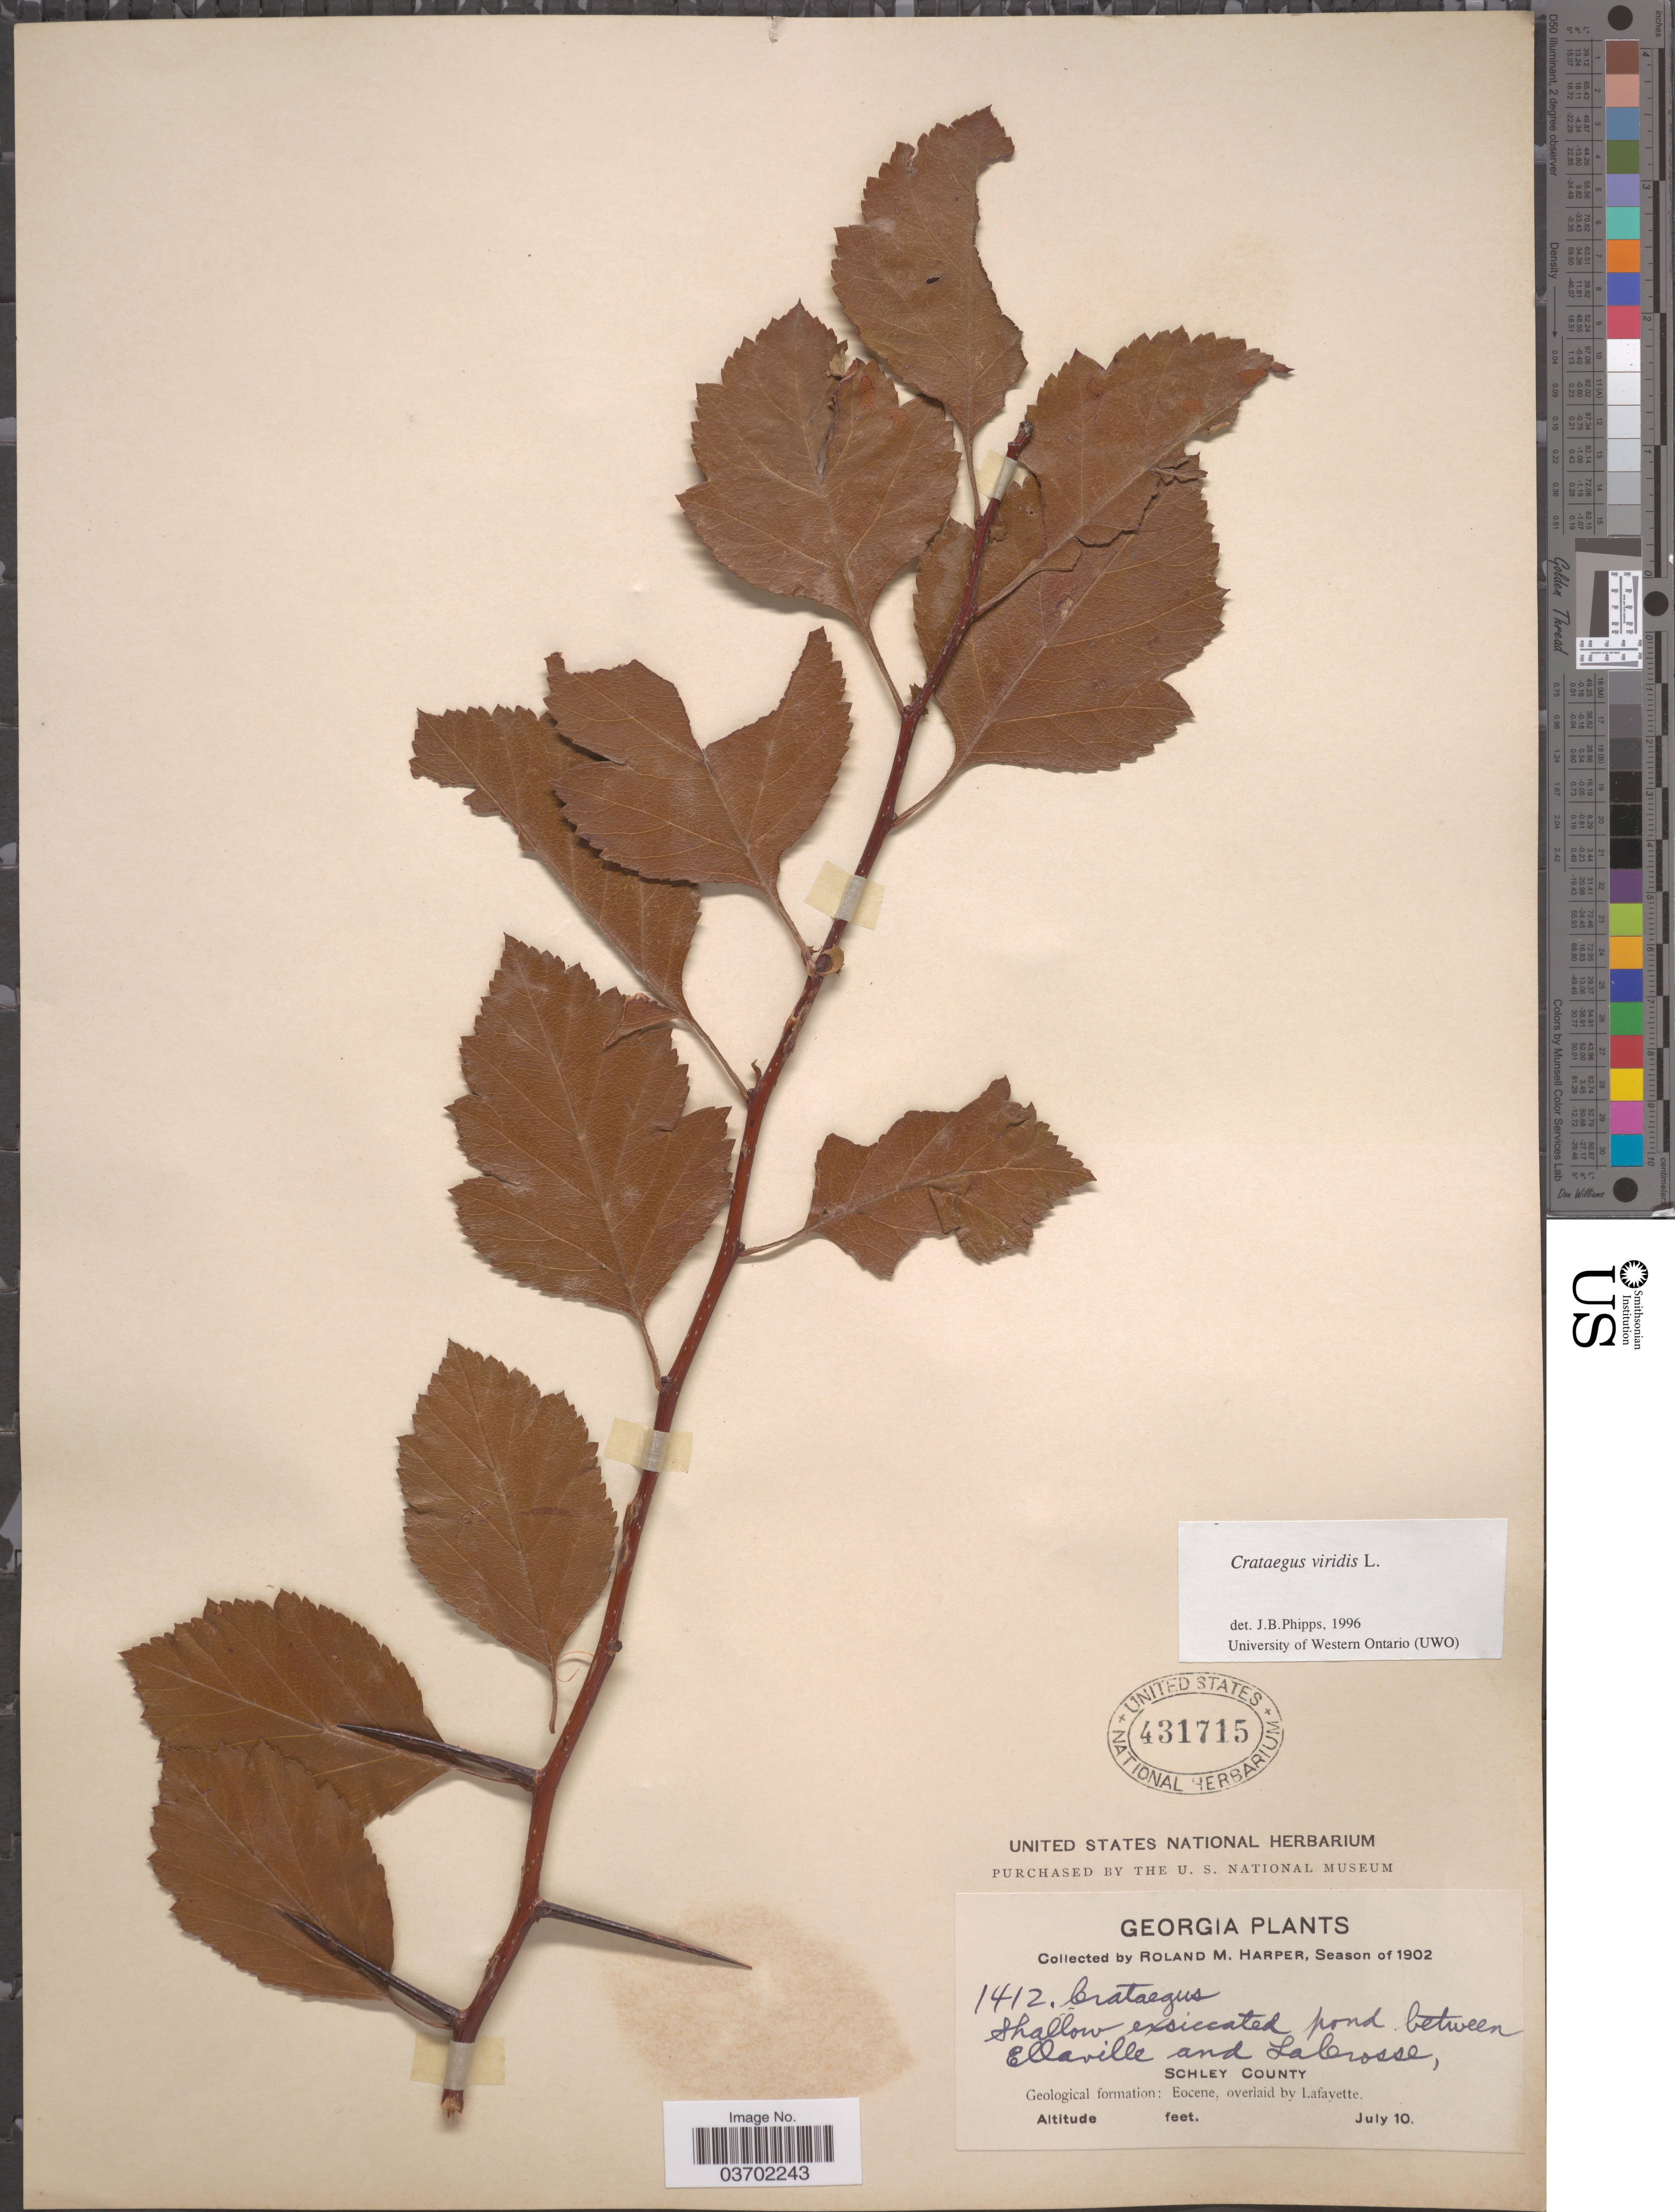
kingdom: Plantae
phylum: Tracheophyta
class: Magnoliopsida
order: Rosales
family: Rosaceae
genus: Crataegus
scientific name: Crataegus viridis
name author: L.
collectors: R. M. Harper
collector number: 1412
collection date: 1902-07-10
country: United States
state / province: Georgia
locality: Shallow exsiccated pond between Ellaville and LaCrosse, Schley County. Geological formation : Eocene, overlaid by Lafayette.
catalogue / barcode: US 431715